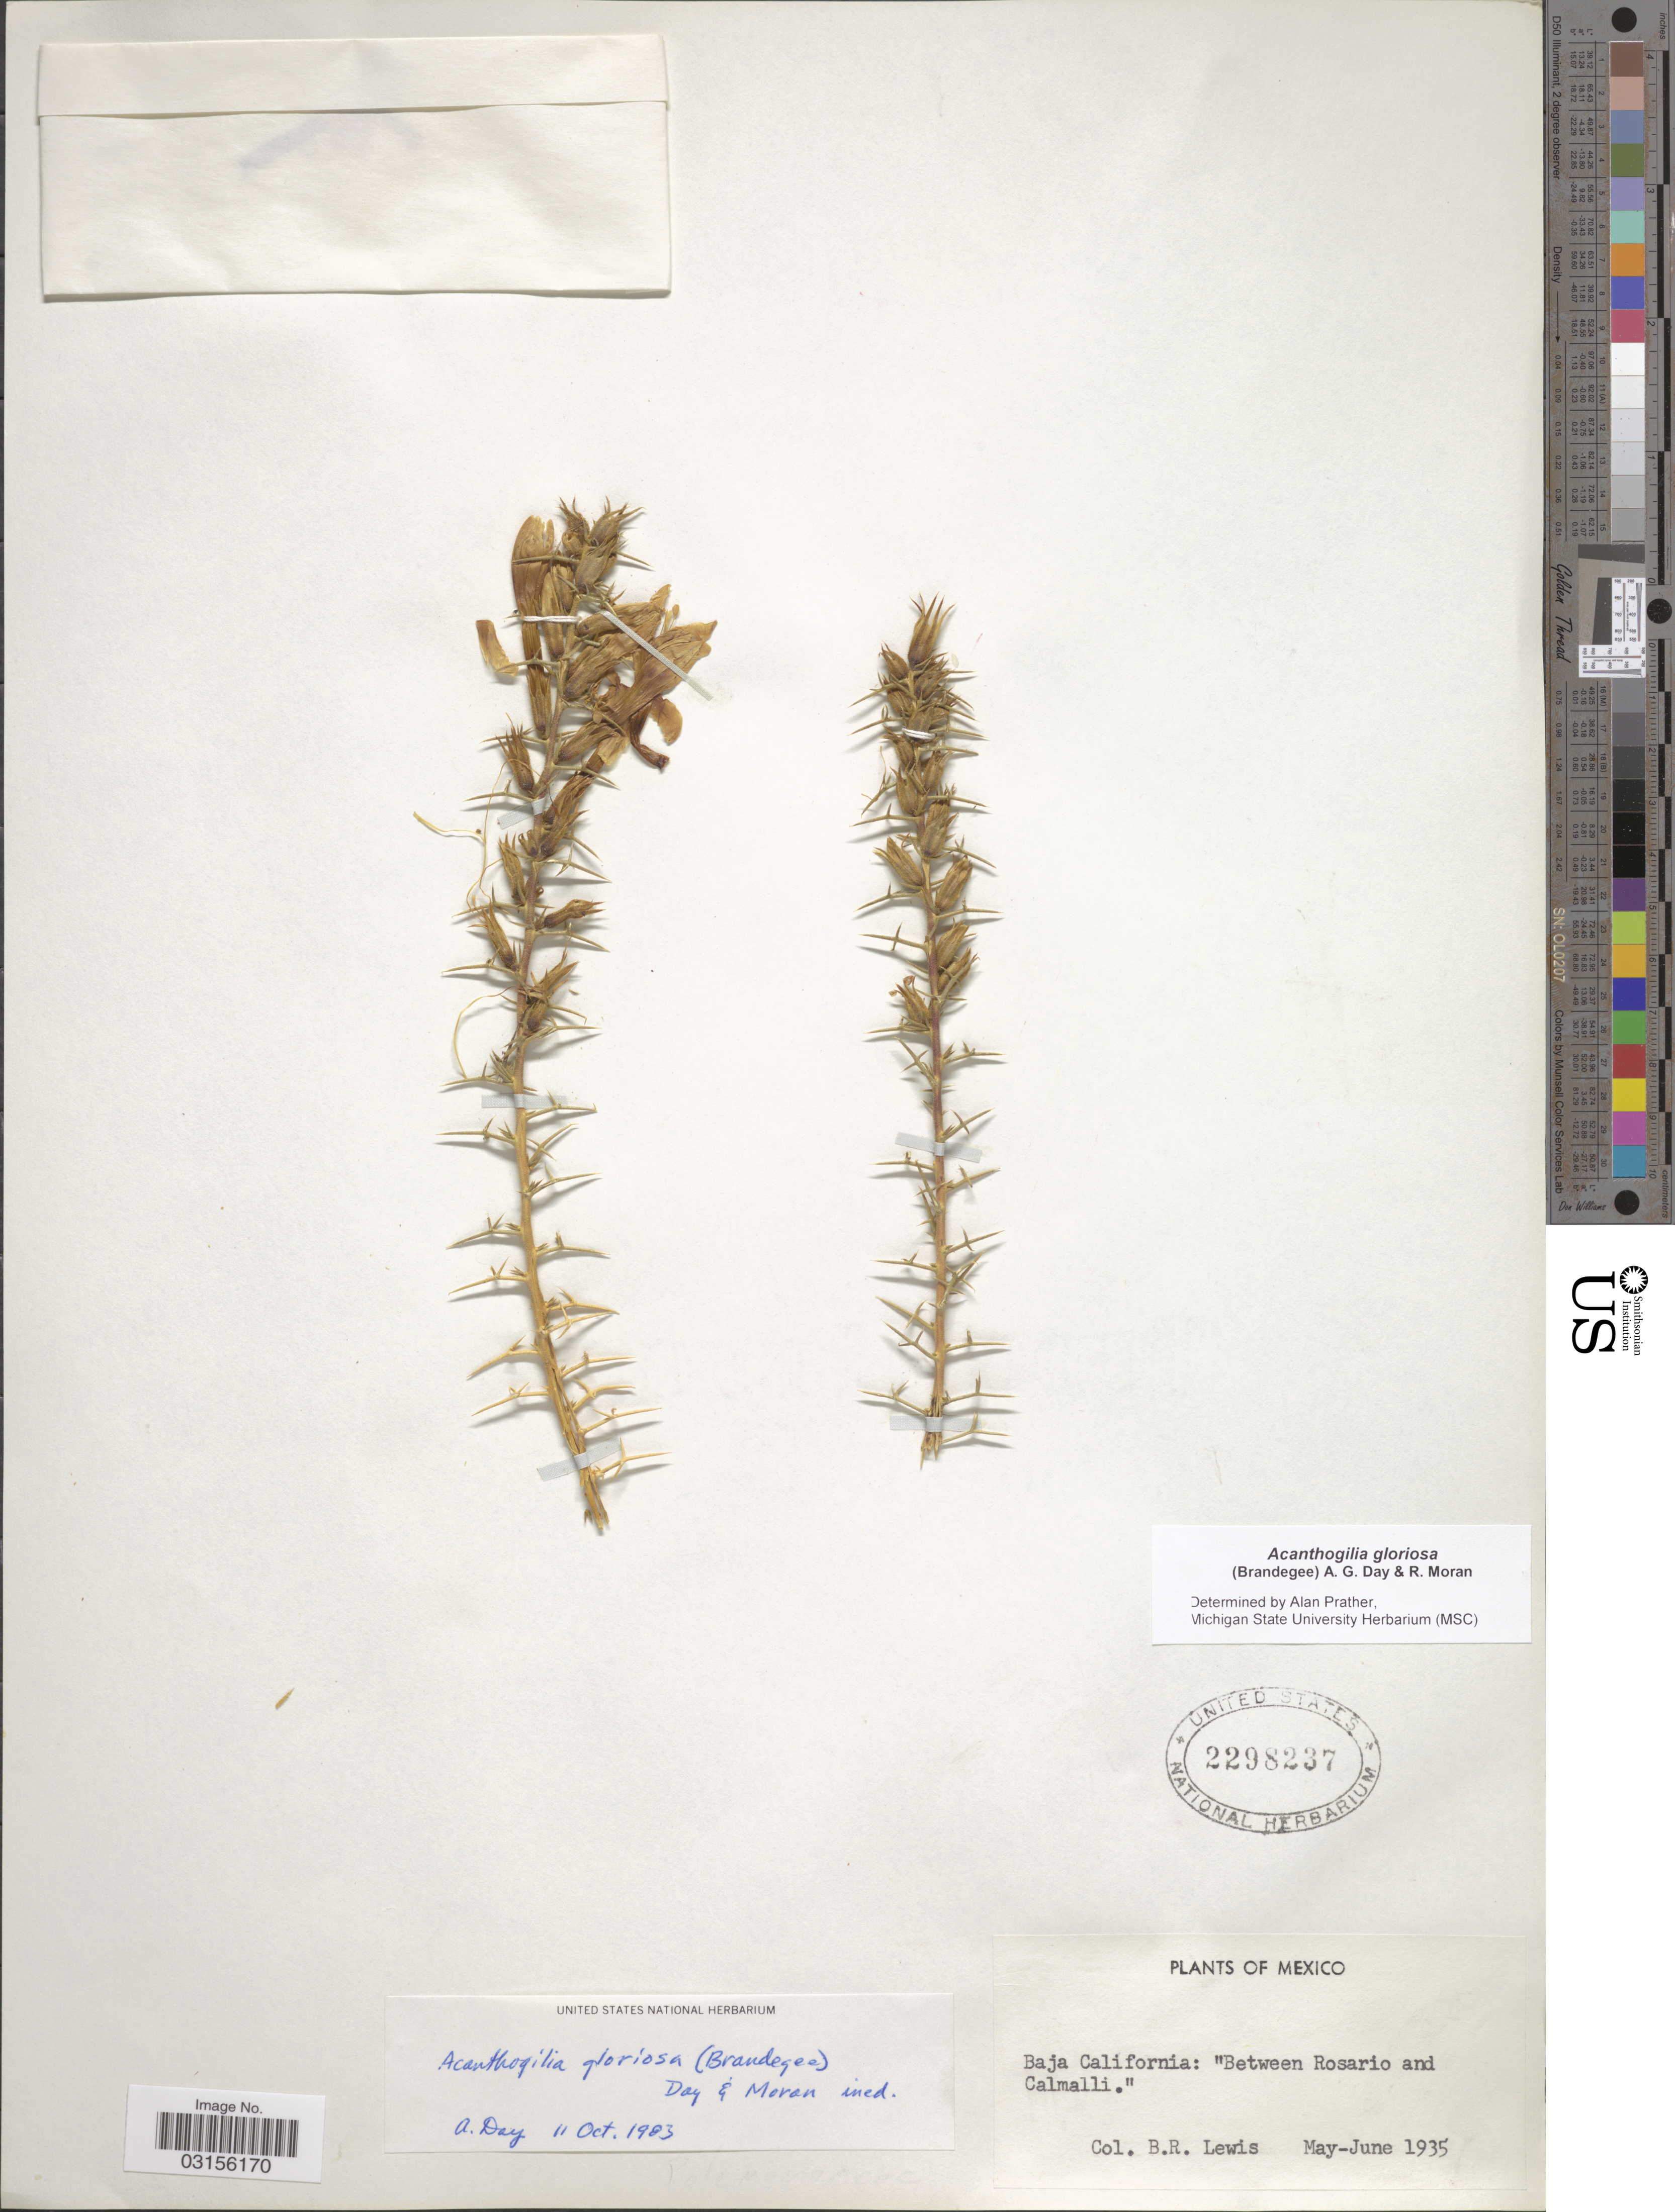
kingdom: Plantae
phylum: Tracheophyta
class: Magnoliopsida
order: Ericales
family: Polemoniaceae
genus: Acanthogilia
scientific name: Acanthogilia gloriosa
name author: (Brandegee) A. Day & R.C. Moran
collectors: B. R. Lewis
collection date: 1935-05/1935-06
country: Mexico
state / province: Baja California Norte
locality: Between Rosario and Calmalli.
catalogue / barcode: US 2298237